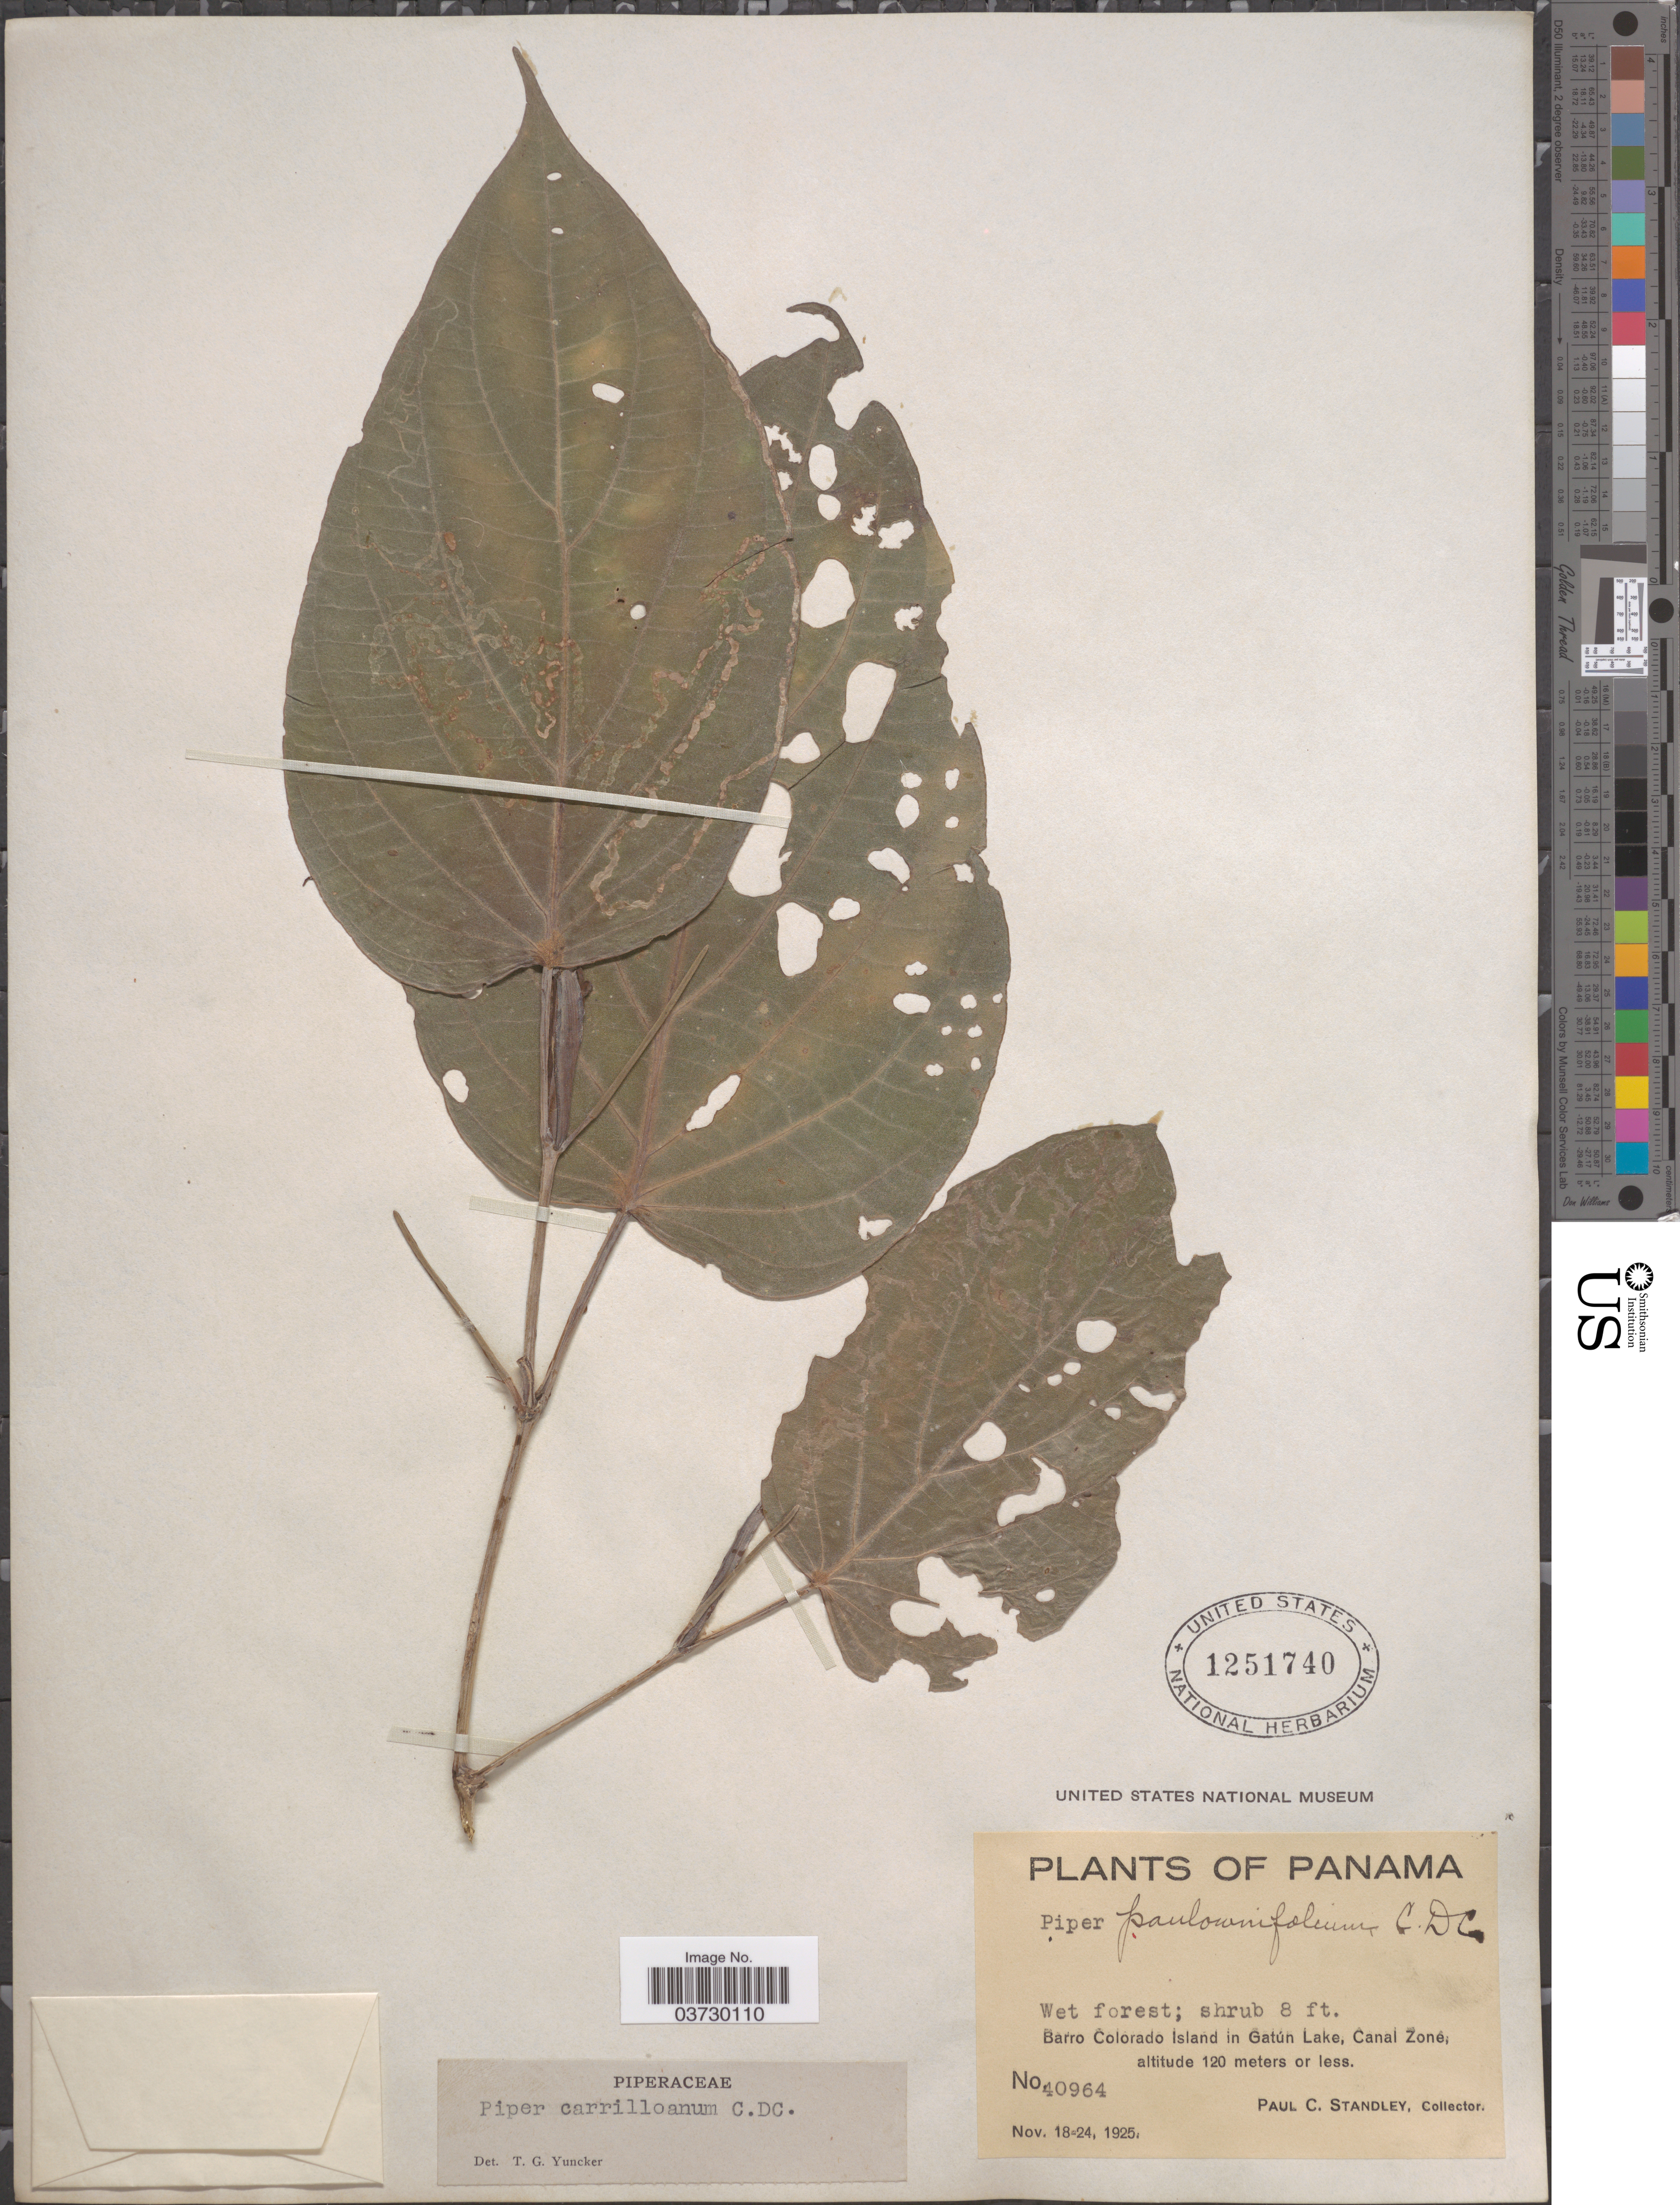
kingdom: Plantae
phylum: Tracheophyta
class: Magnoliopsida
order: Piperales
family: Piperaceae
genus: Piper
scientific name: Piper carrilloanum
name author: C. DC.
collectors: P. C. Standley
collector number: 40964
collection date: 1925-11-18/1925-11-24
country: Panama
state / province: Panamá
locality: Barro Colorado Island in Gatún Lake, Canal Zone.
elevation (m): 120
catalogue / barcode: US 1251740